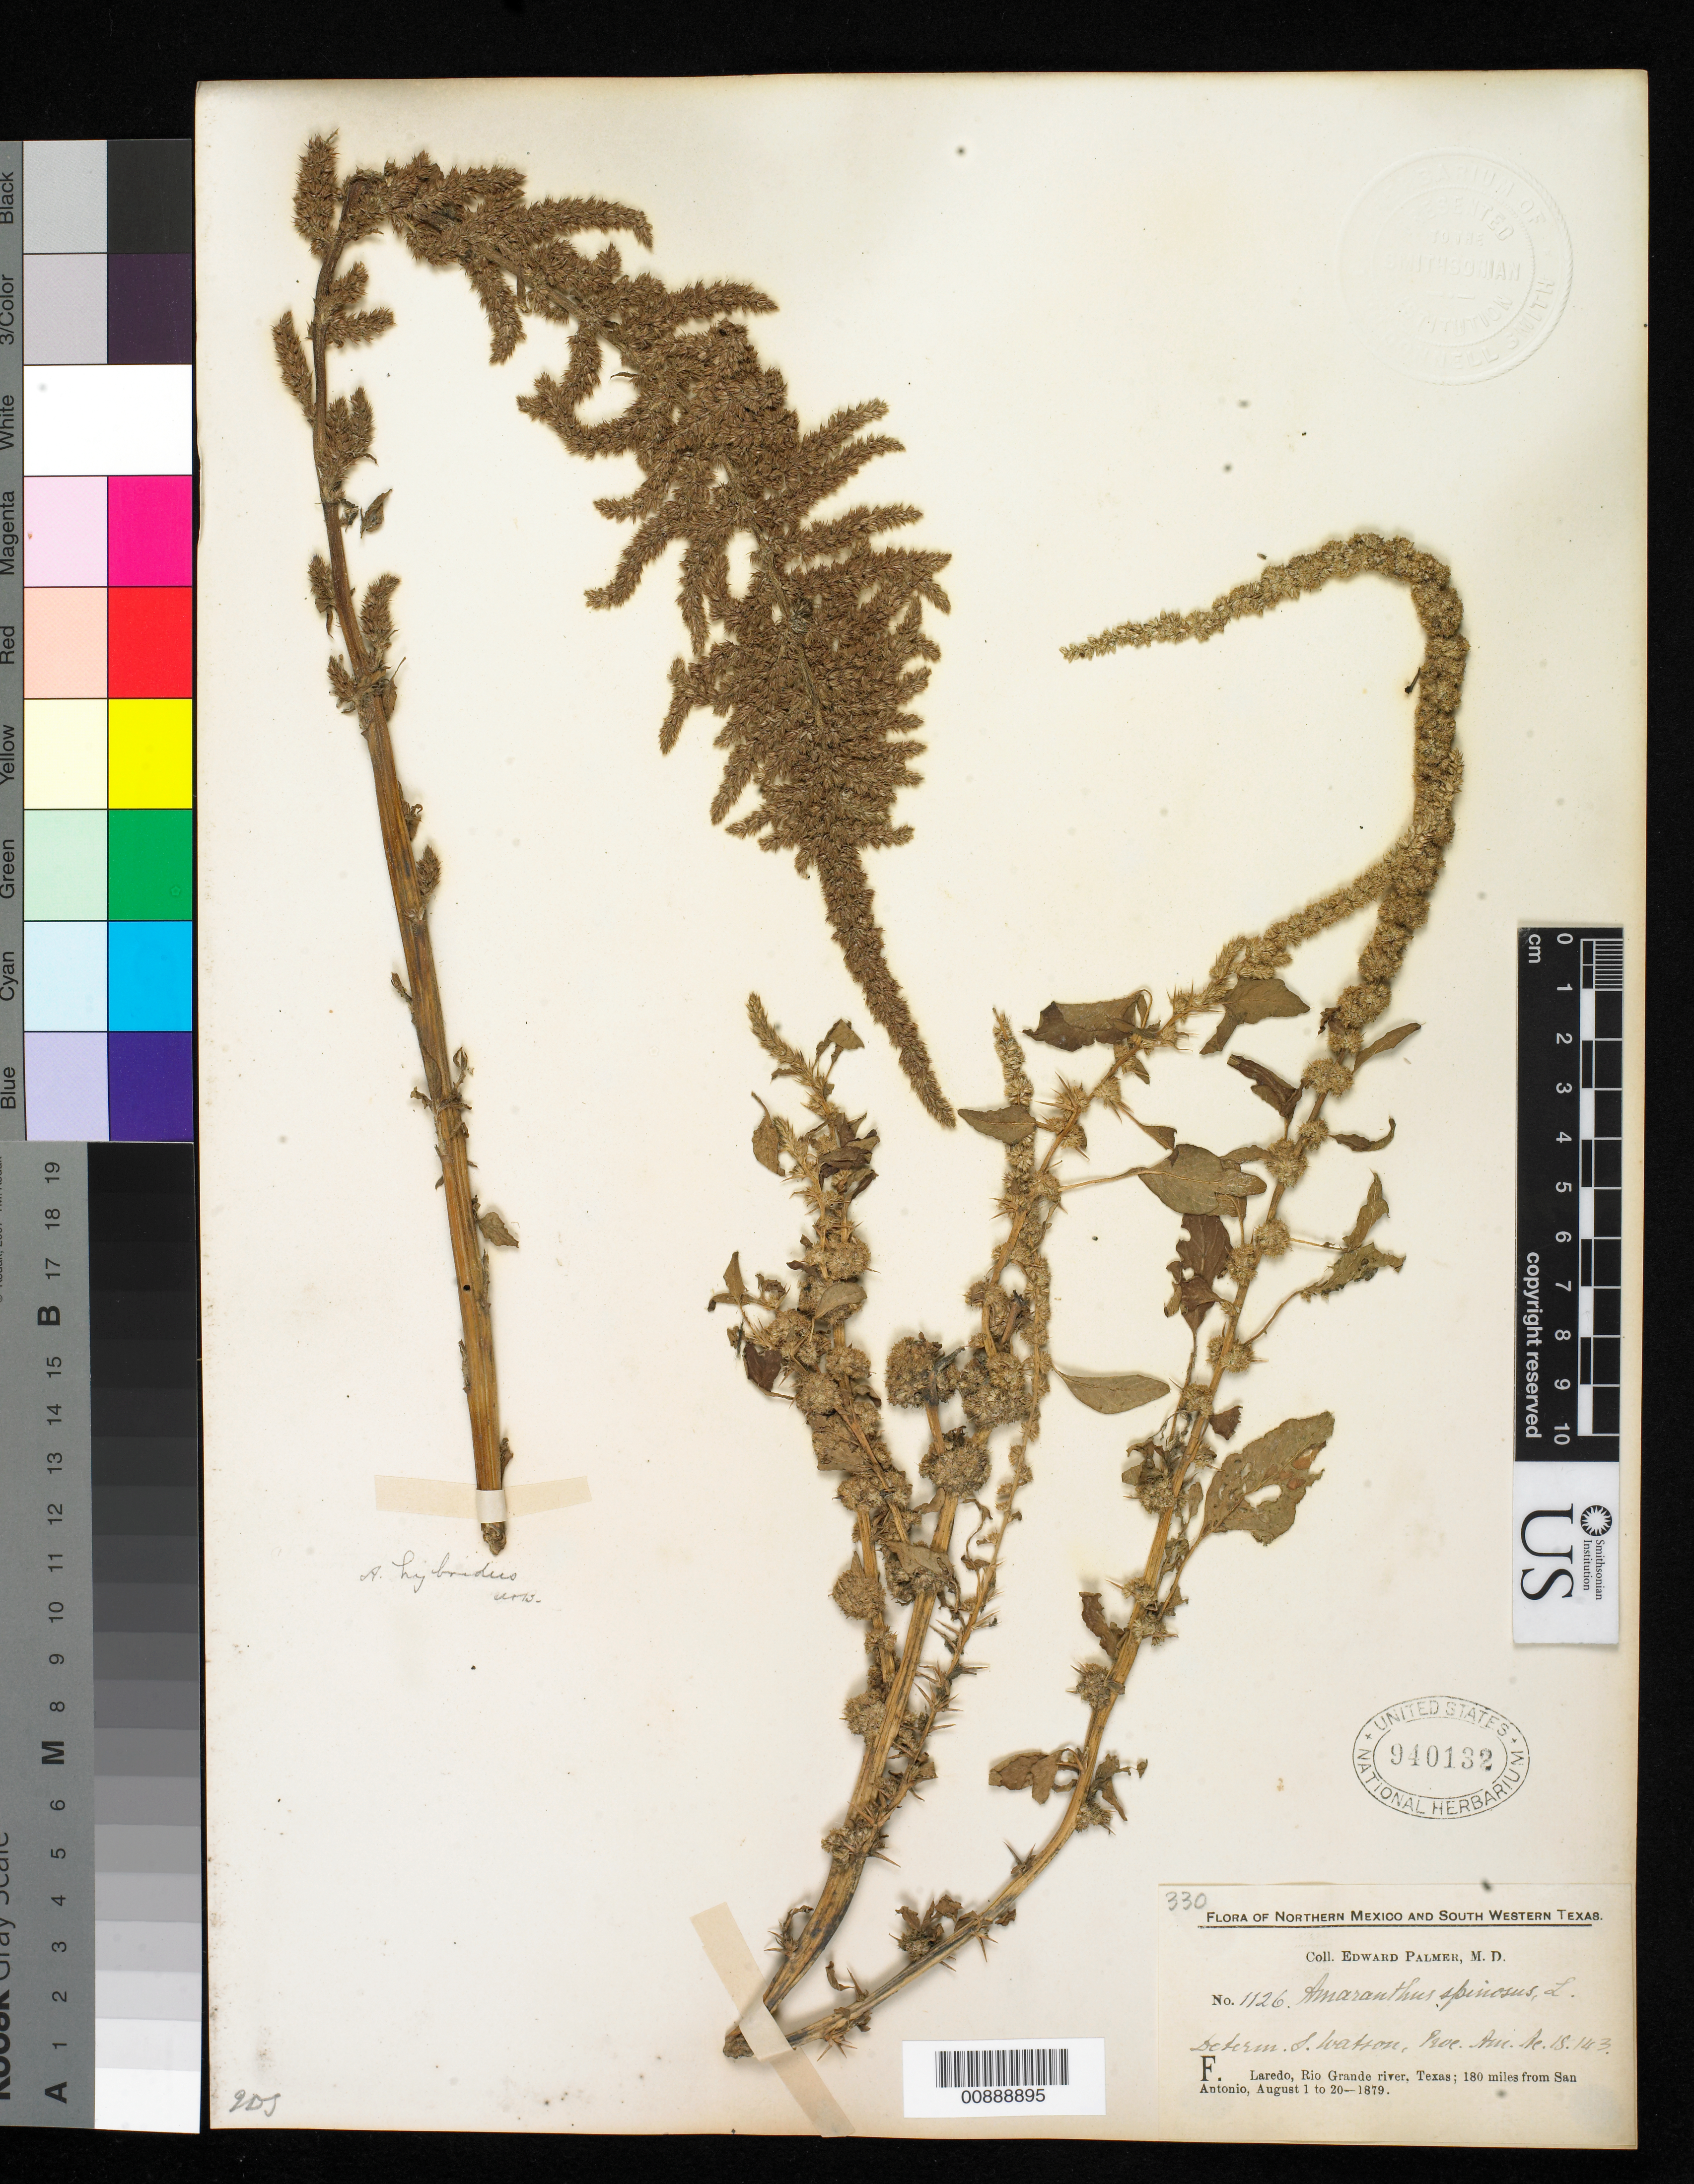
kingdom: Plantae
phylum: Tracheophyta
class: Magnoliopsida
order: Caryophyllales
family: Amaranthaceae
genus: Amaranthus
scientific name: Amaranthus spinosus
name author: L.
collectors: E. Palmer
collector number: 1126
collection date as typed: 01 Aug 1879 to 20 Aug 1879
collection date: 1879-08-01/1879-08-20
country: United States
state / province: Texas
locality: F. Laredo, Rio Grande river, Texas; 180 miles from San Antonio.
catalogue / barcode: US 940132